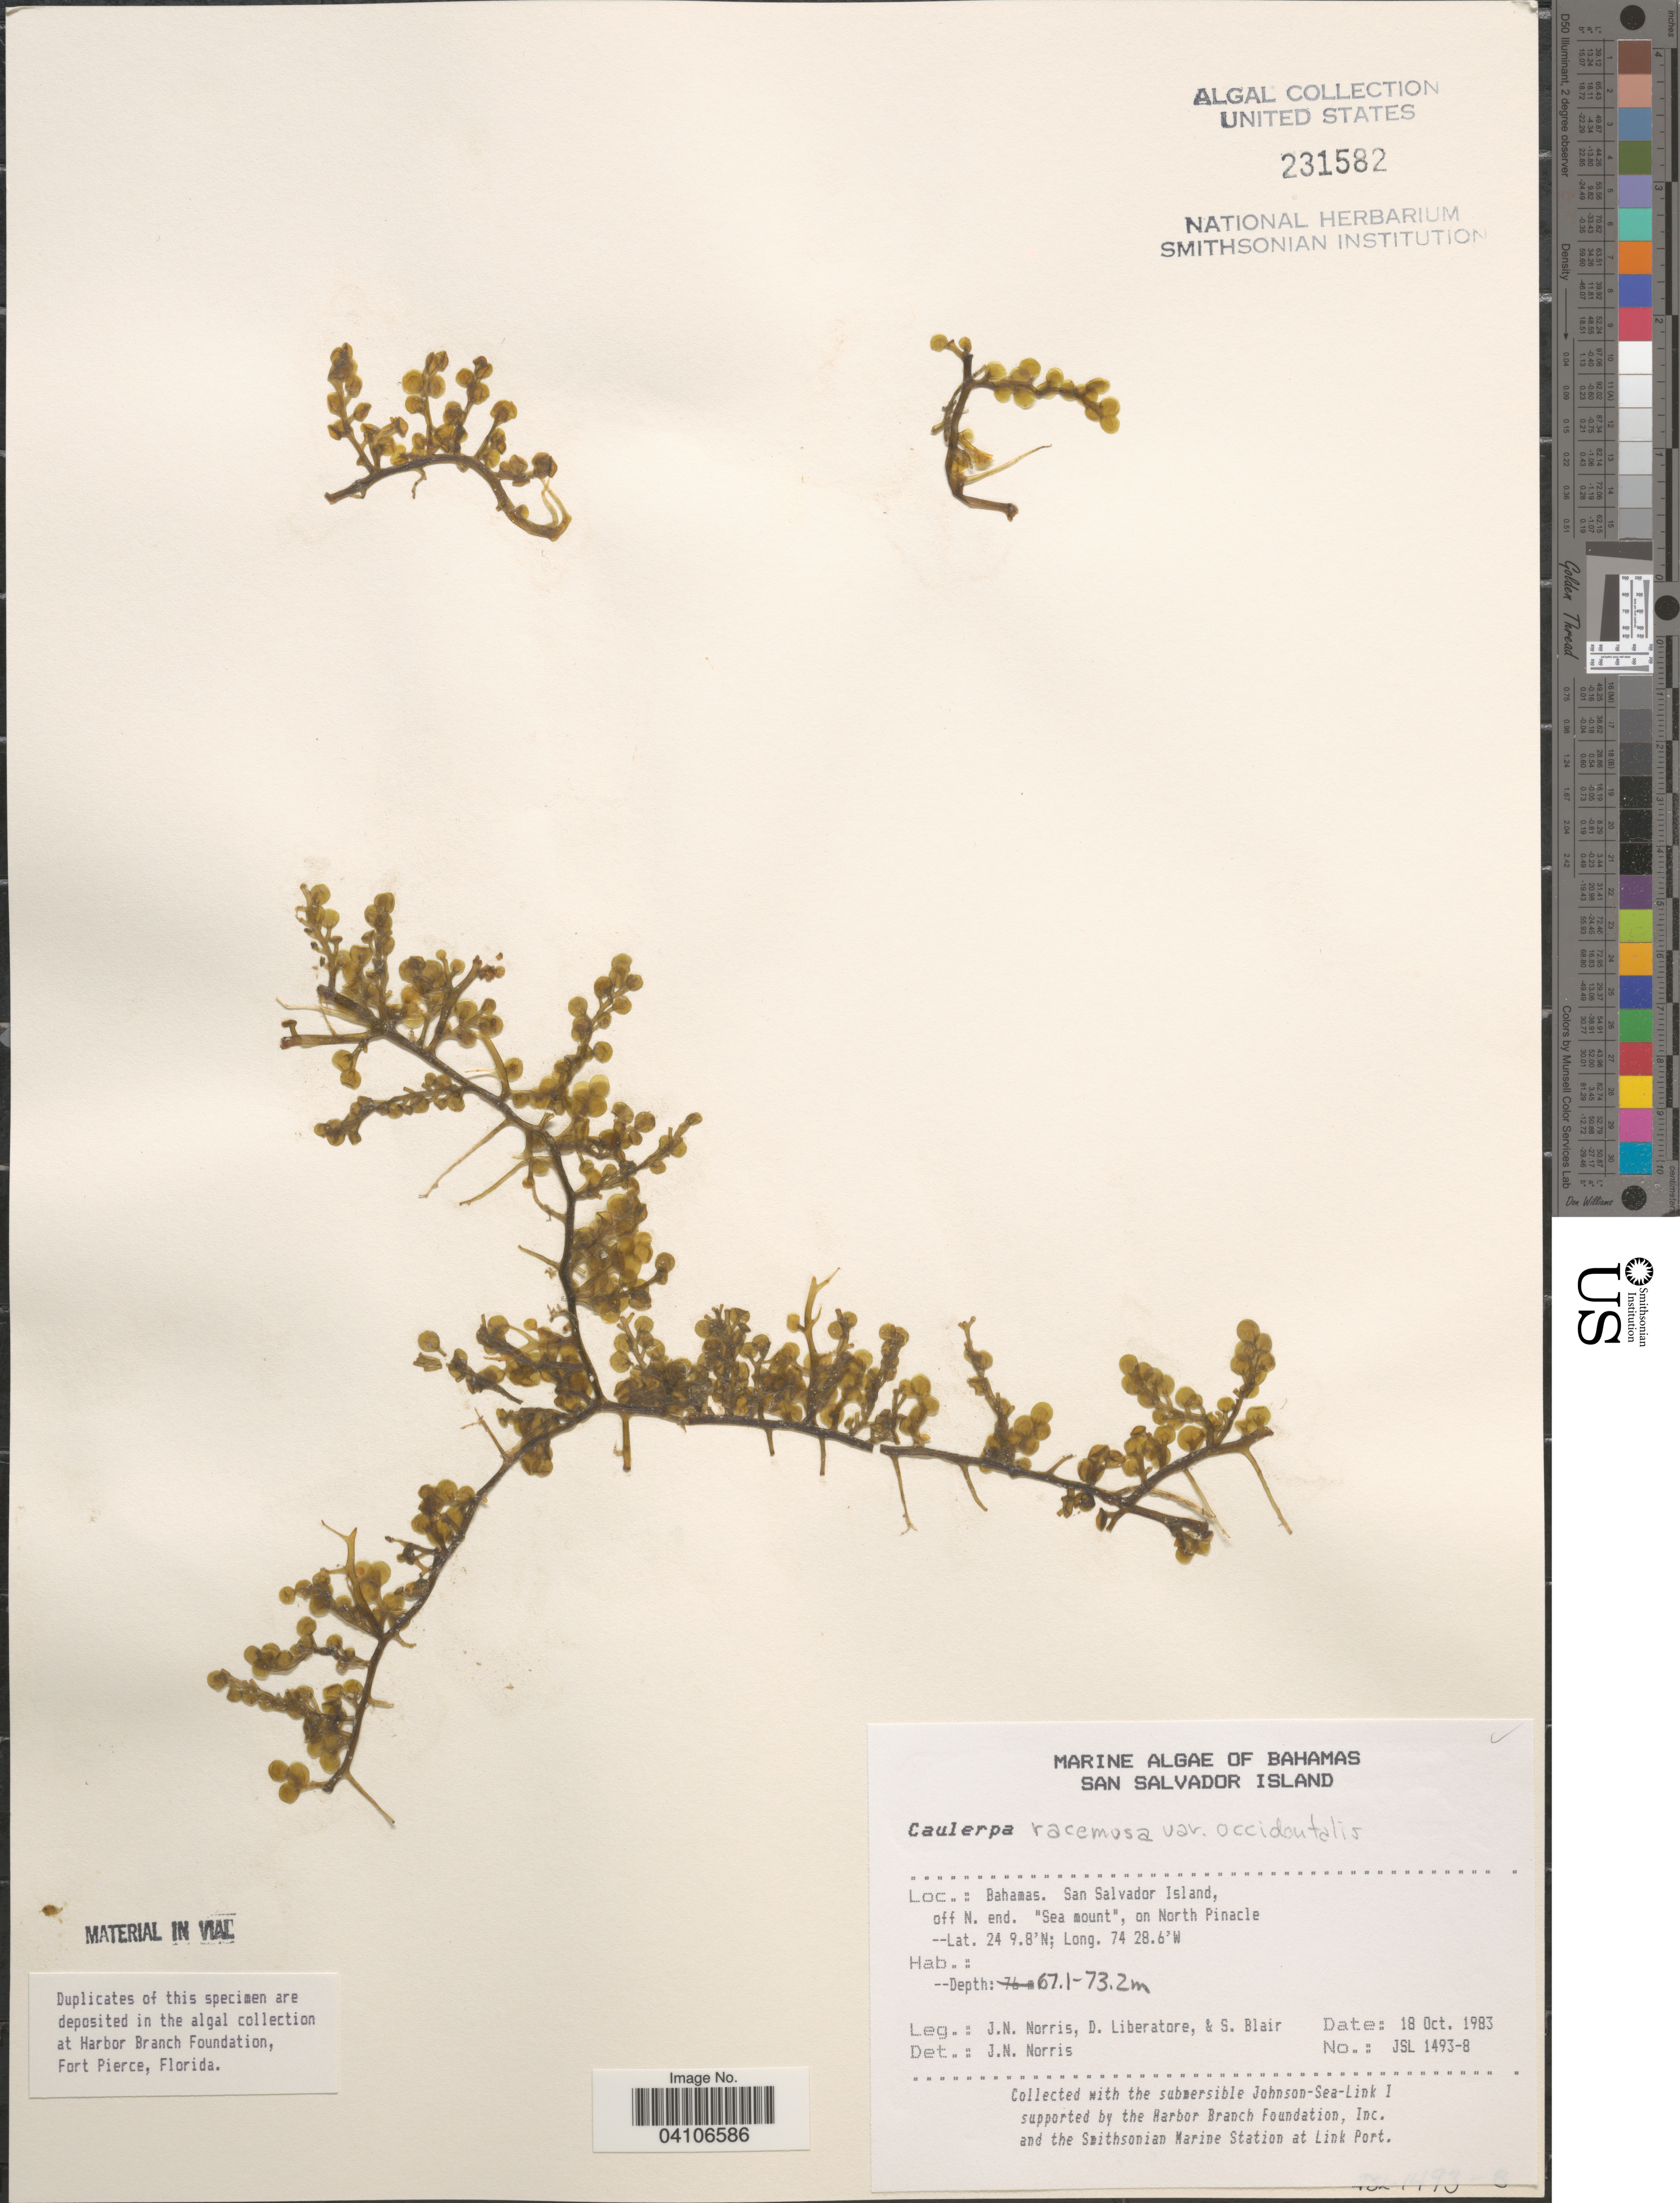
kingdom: Plantae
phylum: Chlorophyta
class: Ulvophyceae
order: Bryopsidales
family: Caulerpaceae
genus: Caulerpa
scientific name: Caulerpa racemosa var. occidentalis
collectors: J. Norris, D. Liberatore & S. M. Blair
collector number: JSL 1493-8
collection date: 1983-10-18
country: Bahamas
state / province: San Salvador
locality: San Salvador Island, off N. end. "Sea mount", on North Pinacle.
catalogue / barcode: US 231582